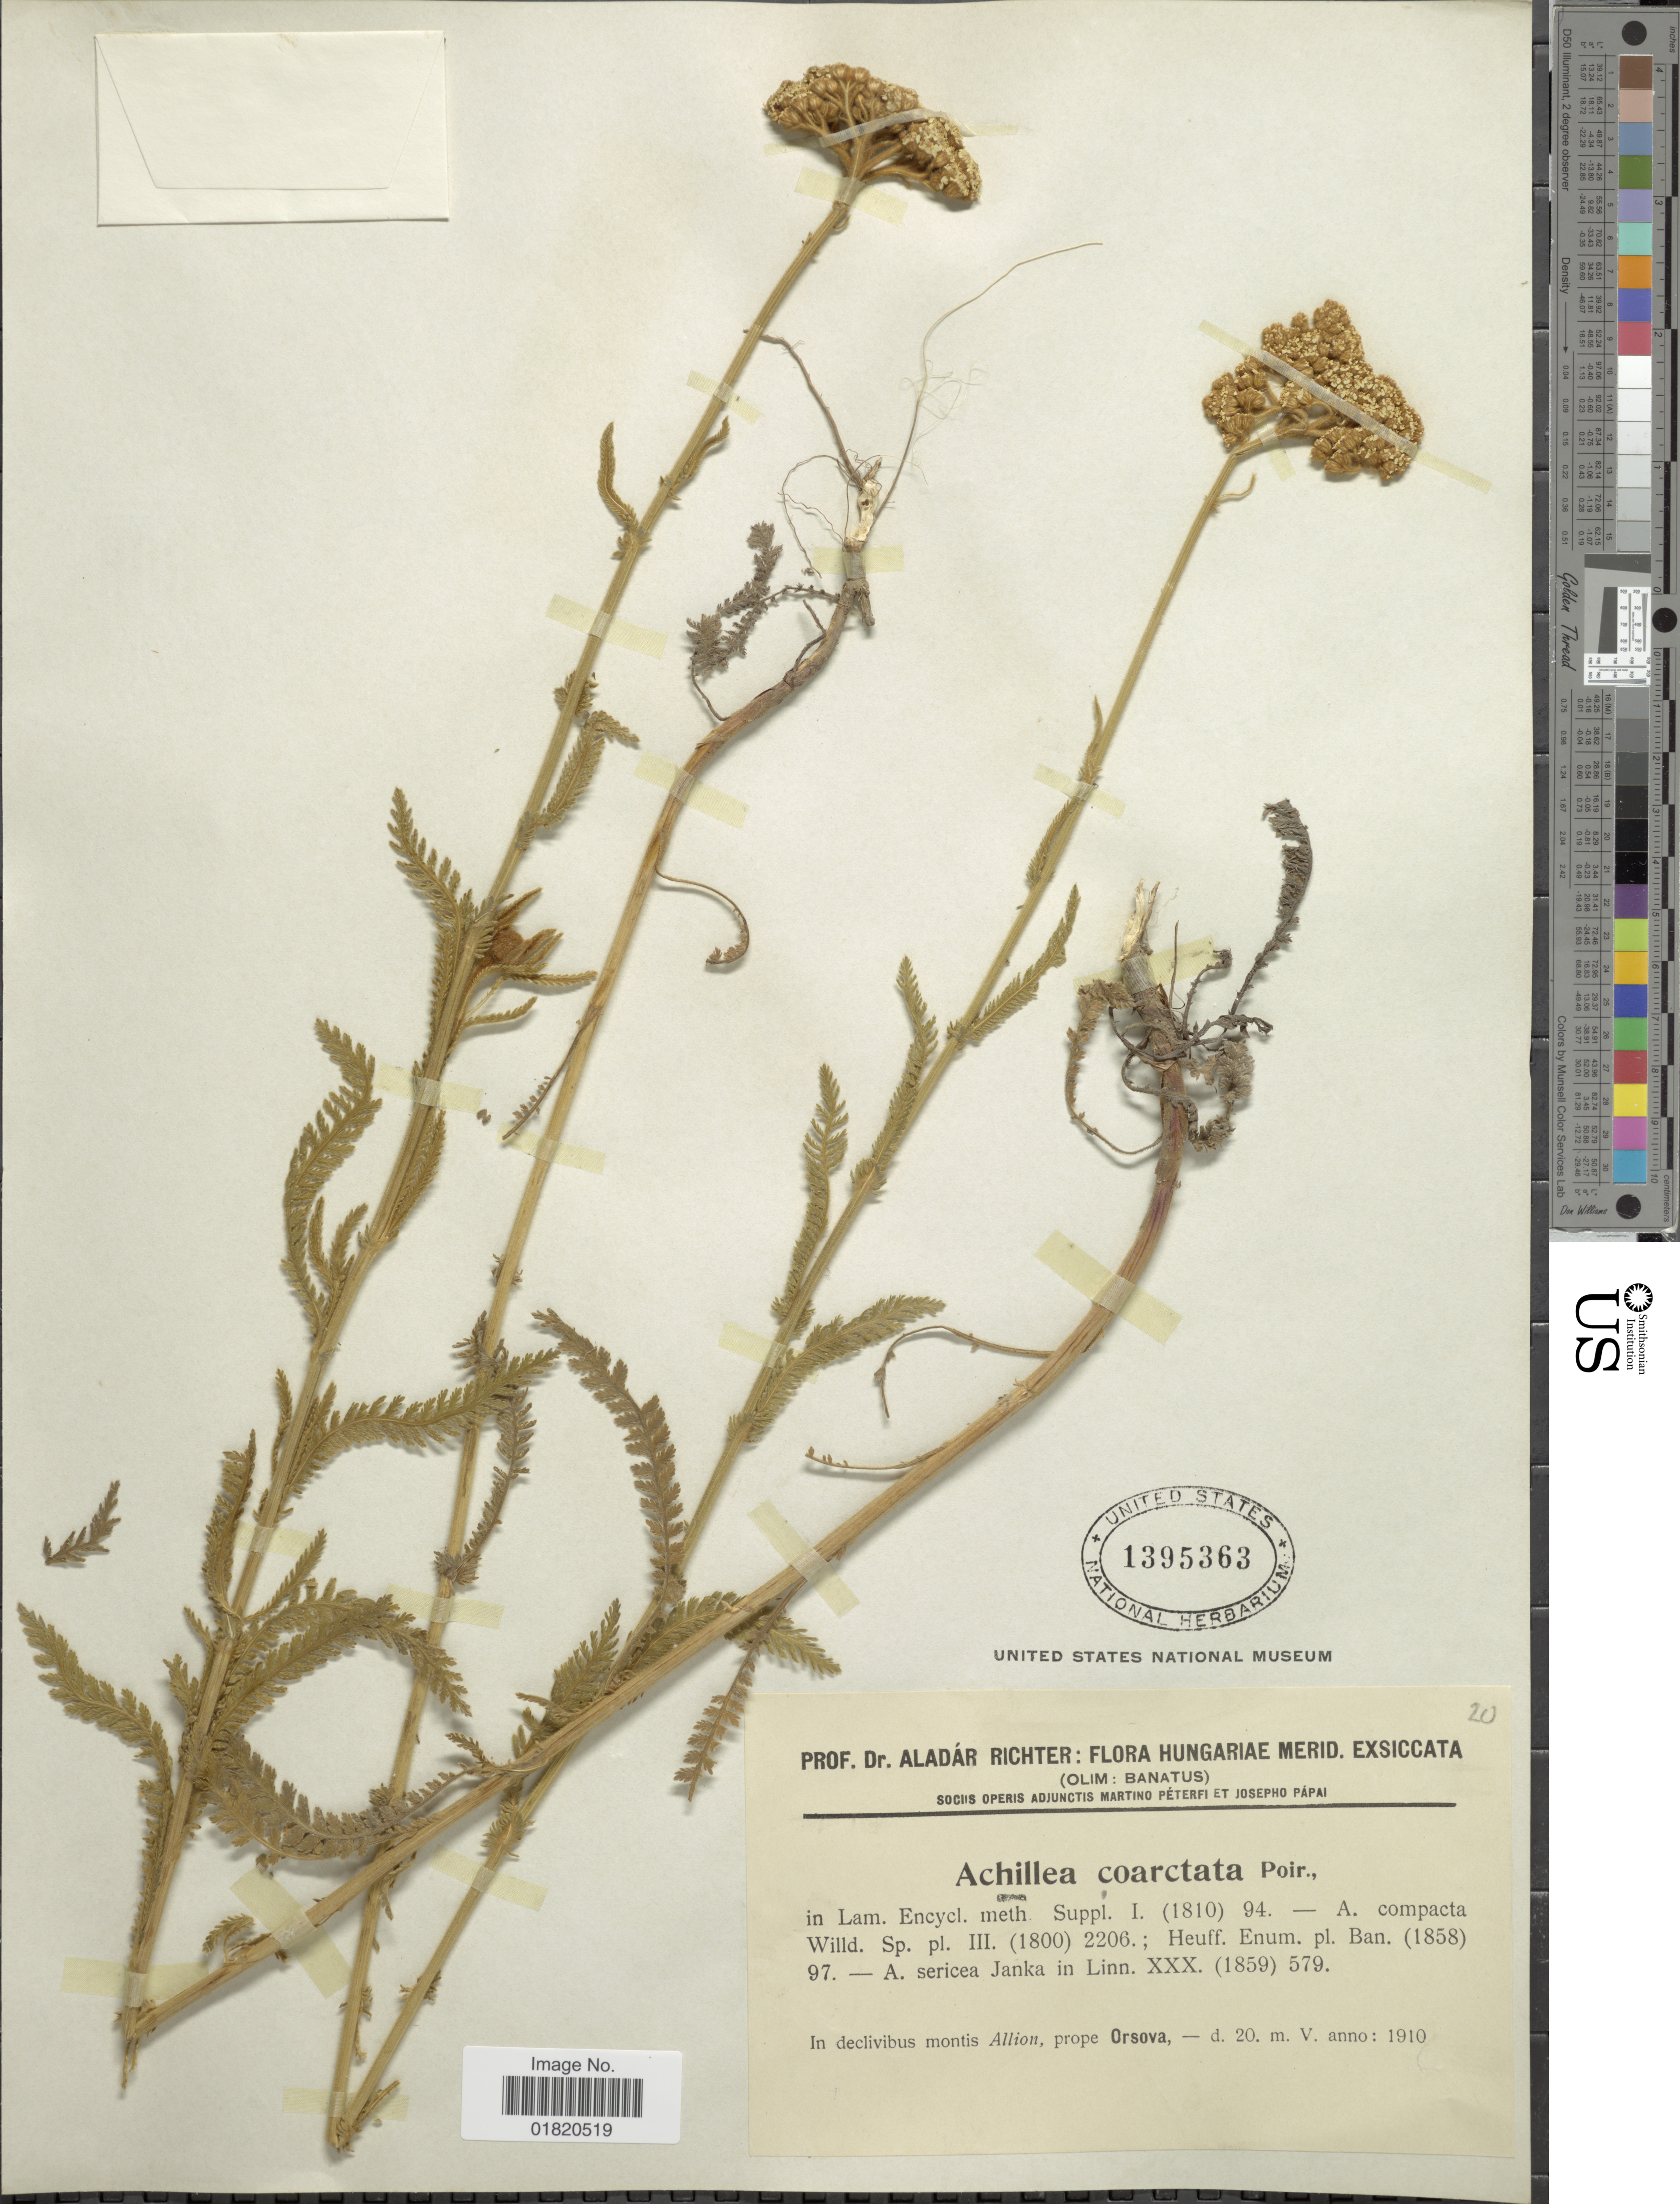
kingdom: Plantae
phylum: Tracheophyta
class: Magnoliopsida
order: Asterales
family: Asteraceae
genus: Achillea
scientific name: Achillea coarctata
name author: Poir.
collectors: A. Richter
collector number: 20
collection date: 1910-05-20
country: Hungary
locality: In declivibus montis Allion, prope Orsova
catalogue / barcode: US 1395363